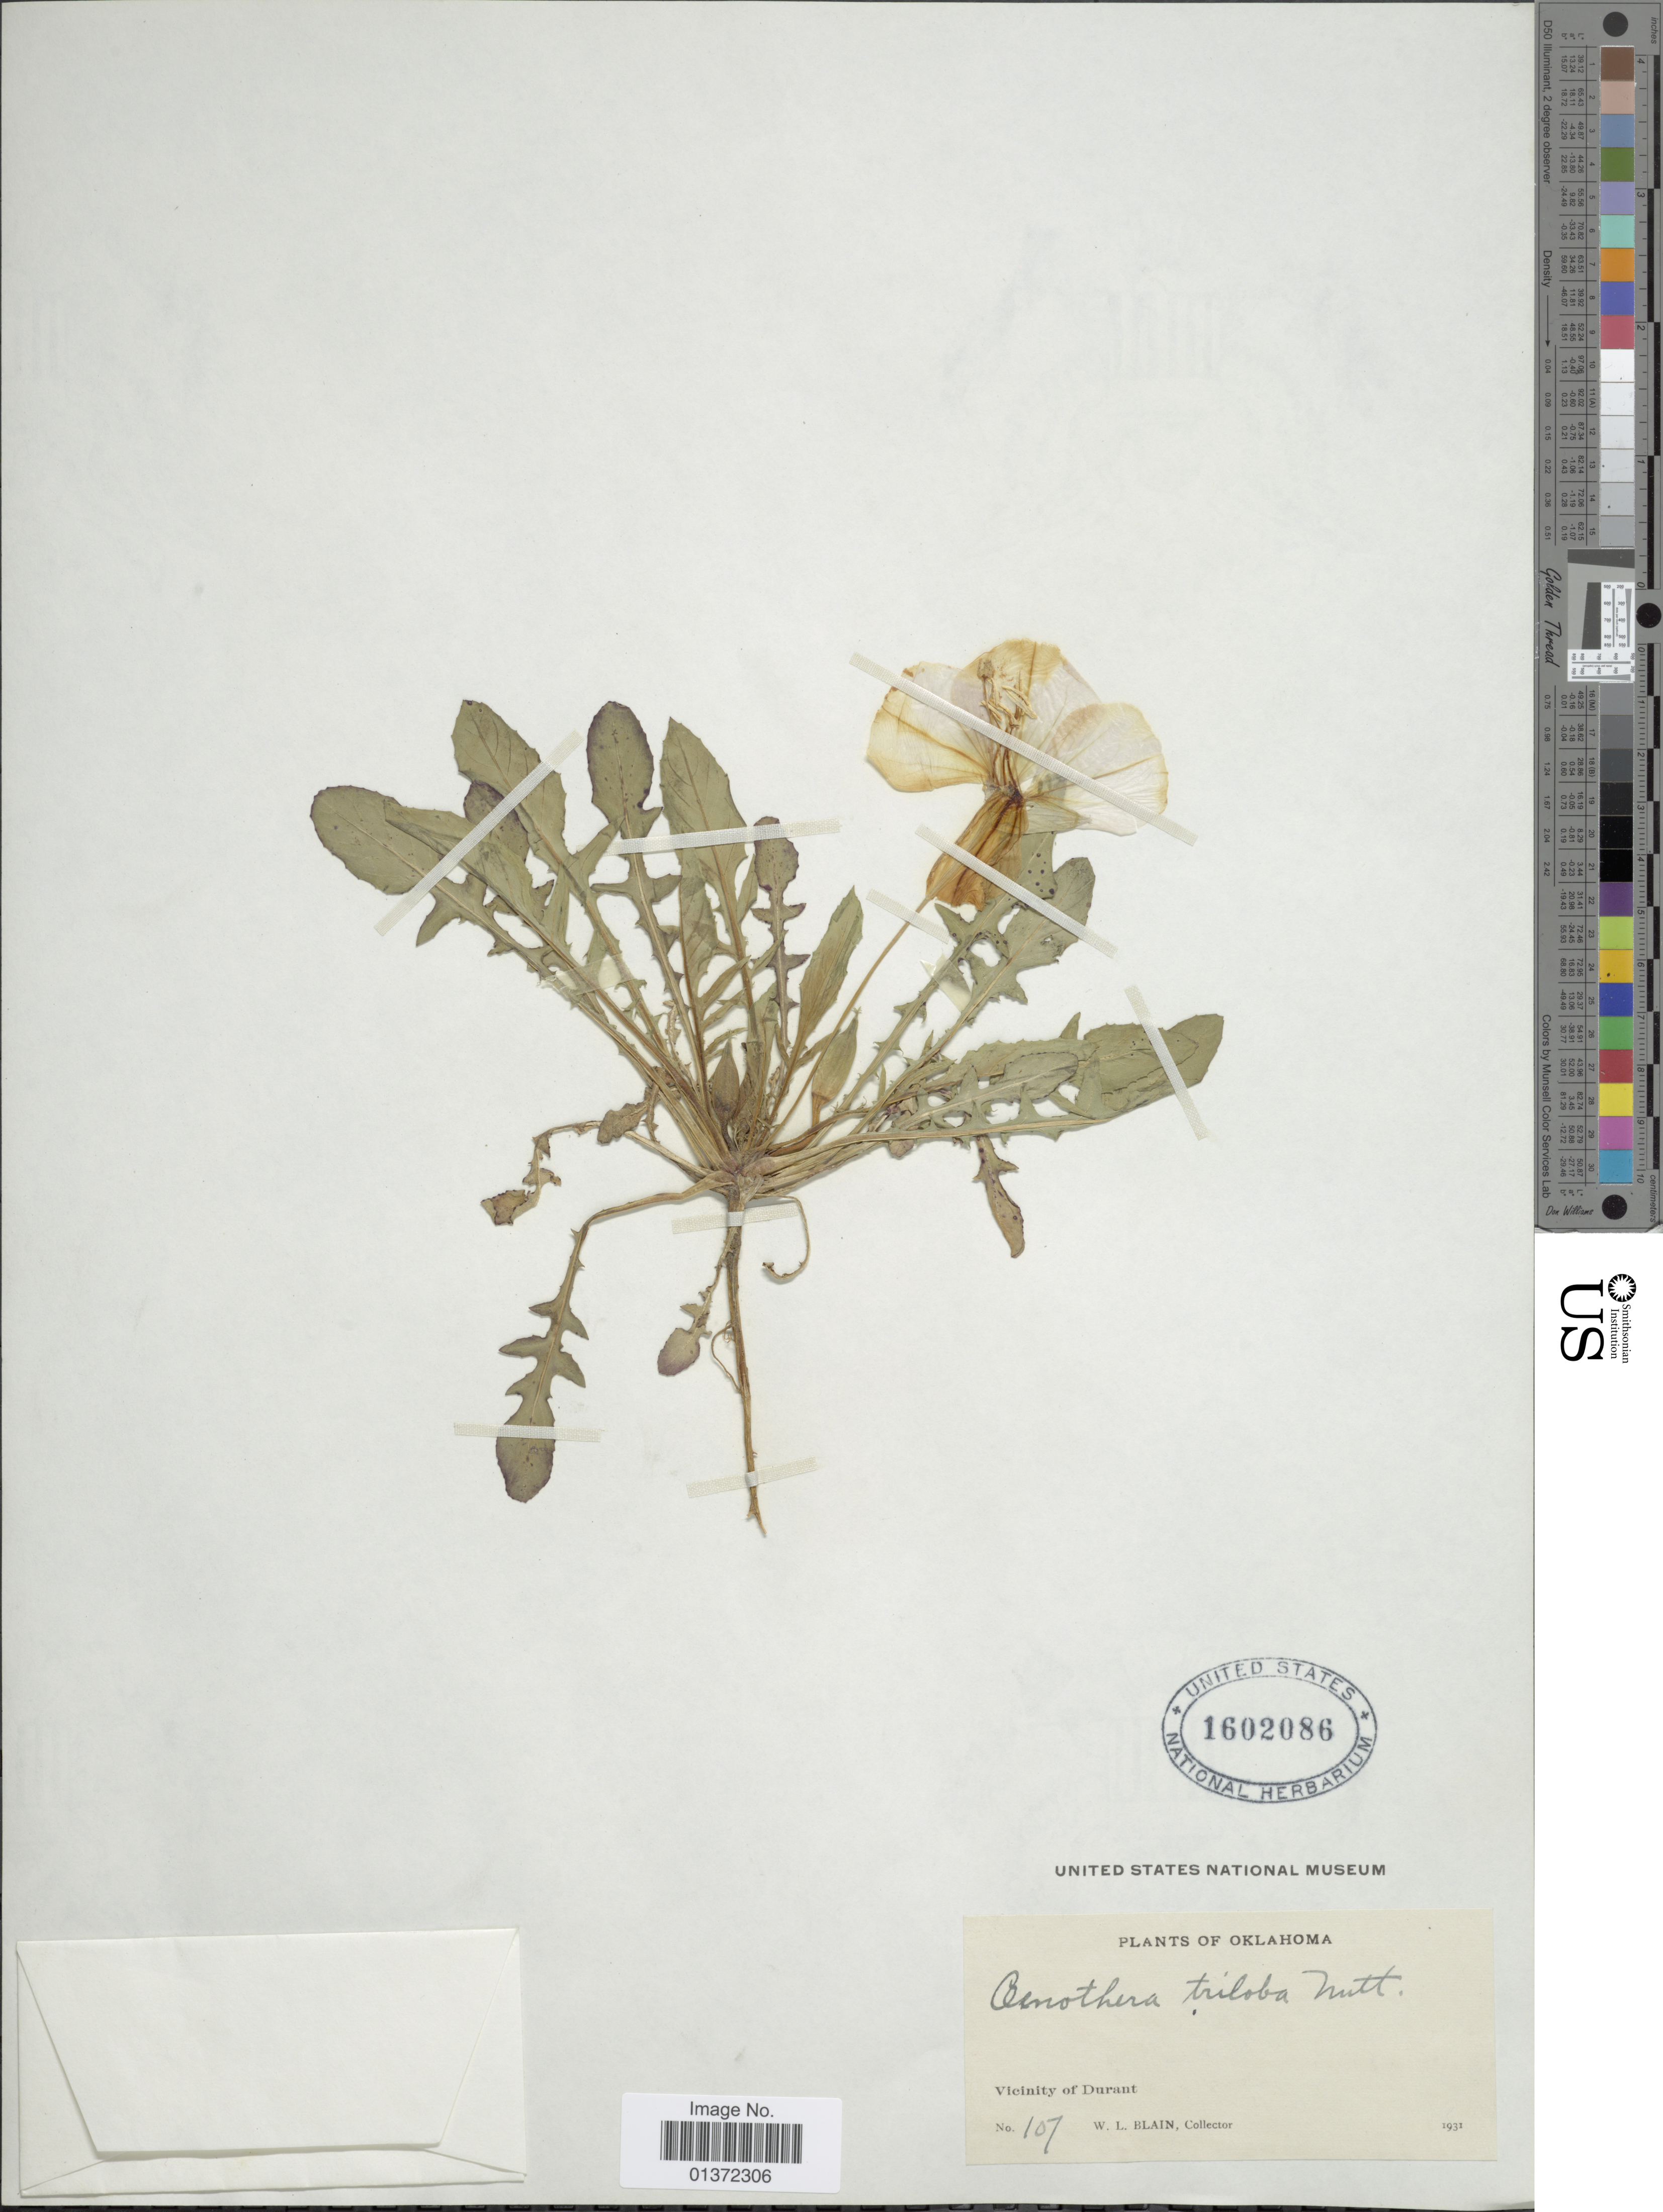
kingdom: Plantae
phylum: Tracheophyta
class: Magnoliopsida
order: Myrtales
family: Onagraceae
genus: Oenothera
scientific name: Oenothera triloba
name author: Nutt.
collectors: W. Blain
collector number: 107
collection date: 1931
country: United States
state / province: Oklahoma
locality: Vicinity of Durant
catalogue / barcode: US 1602086